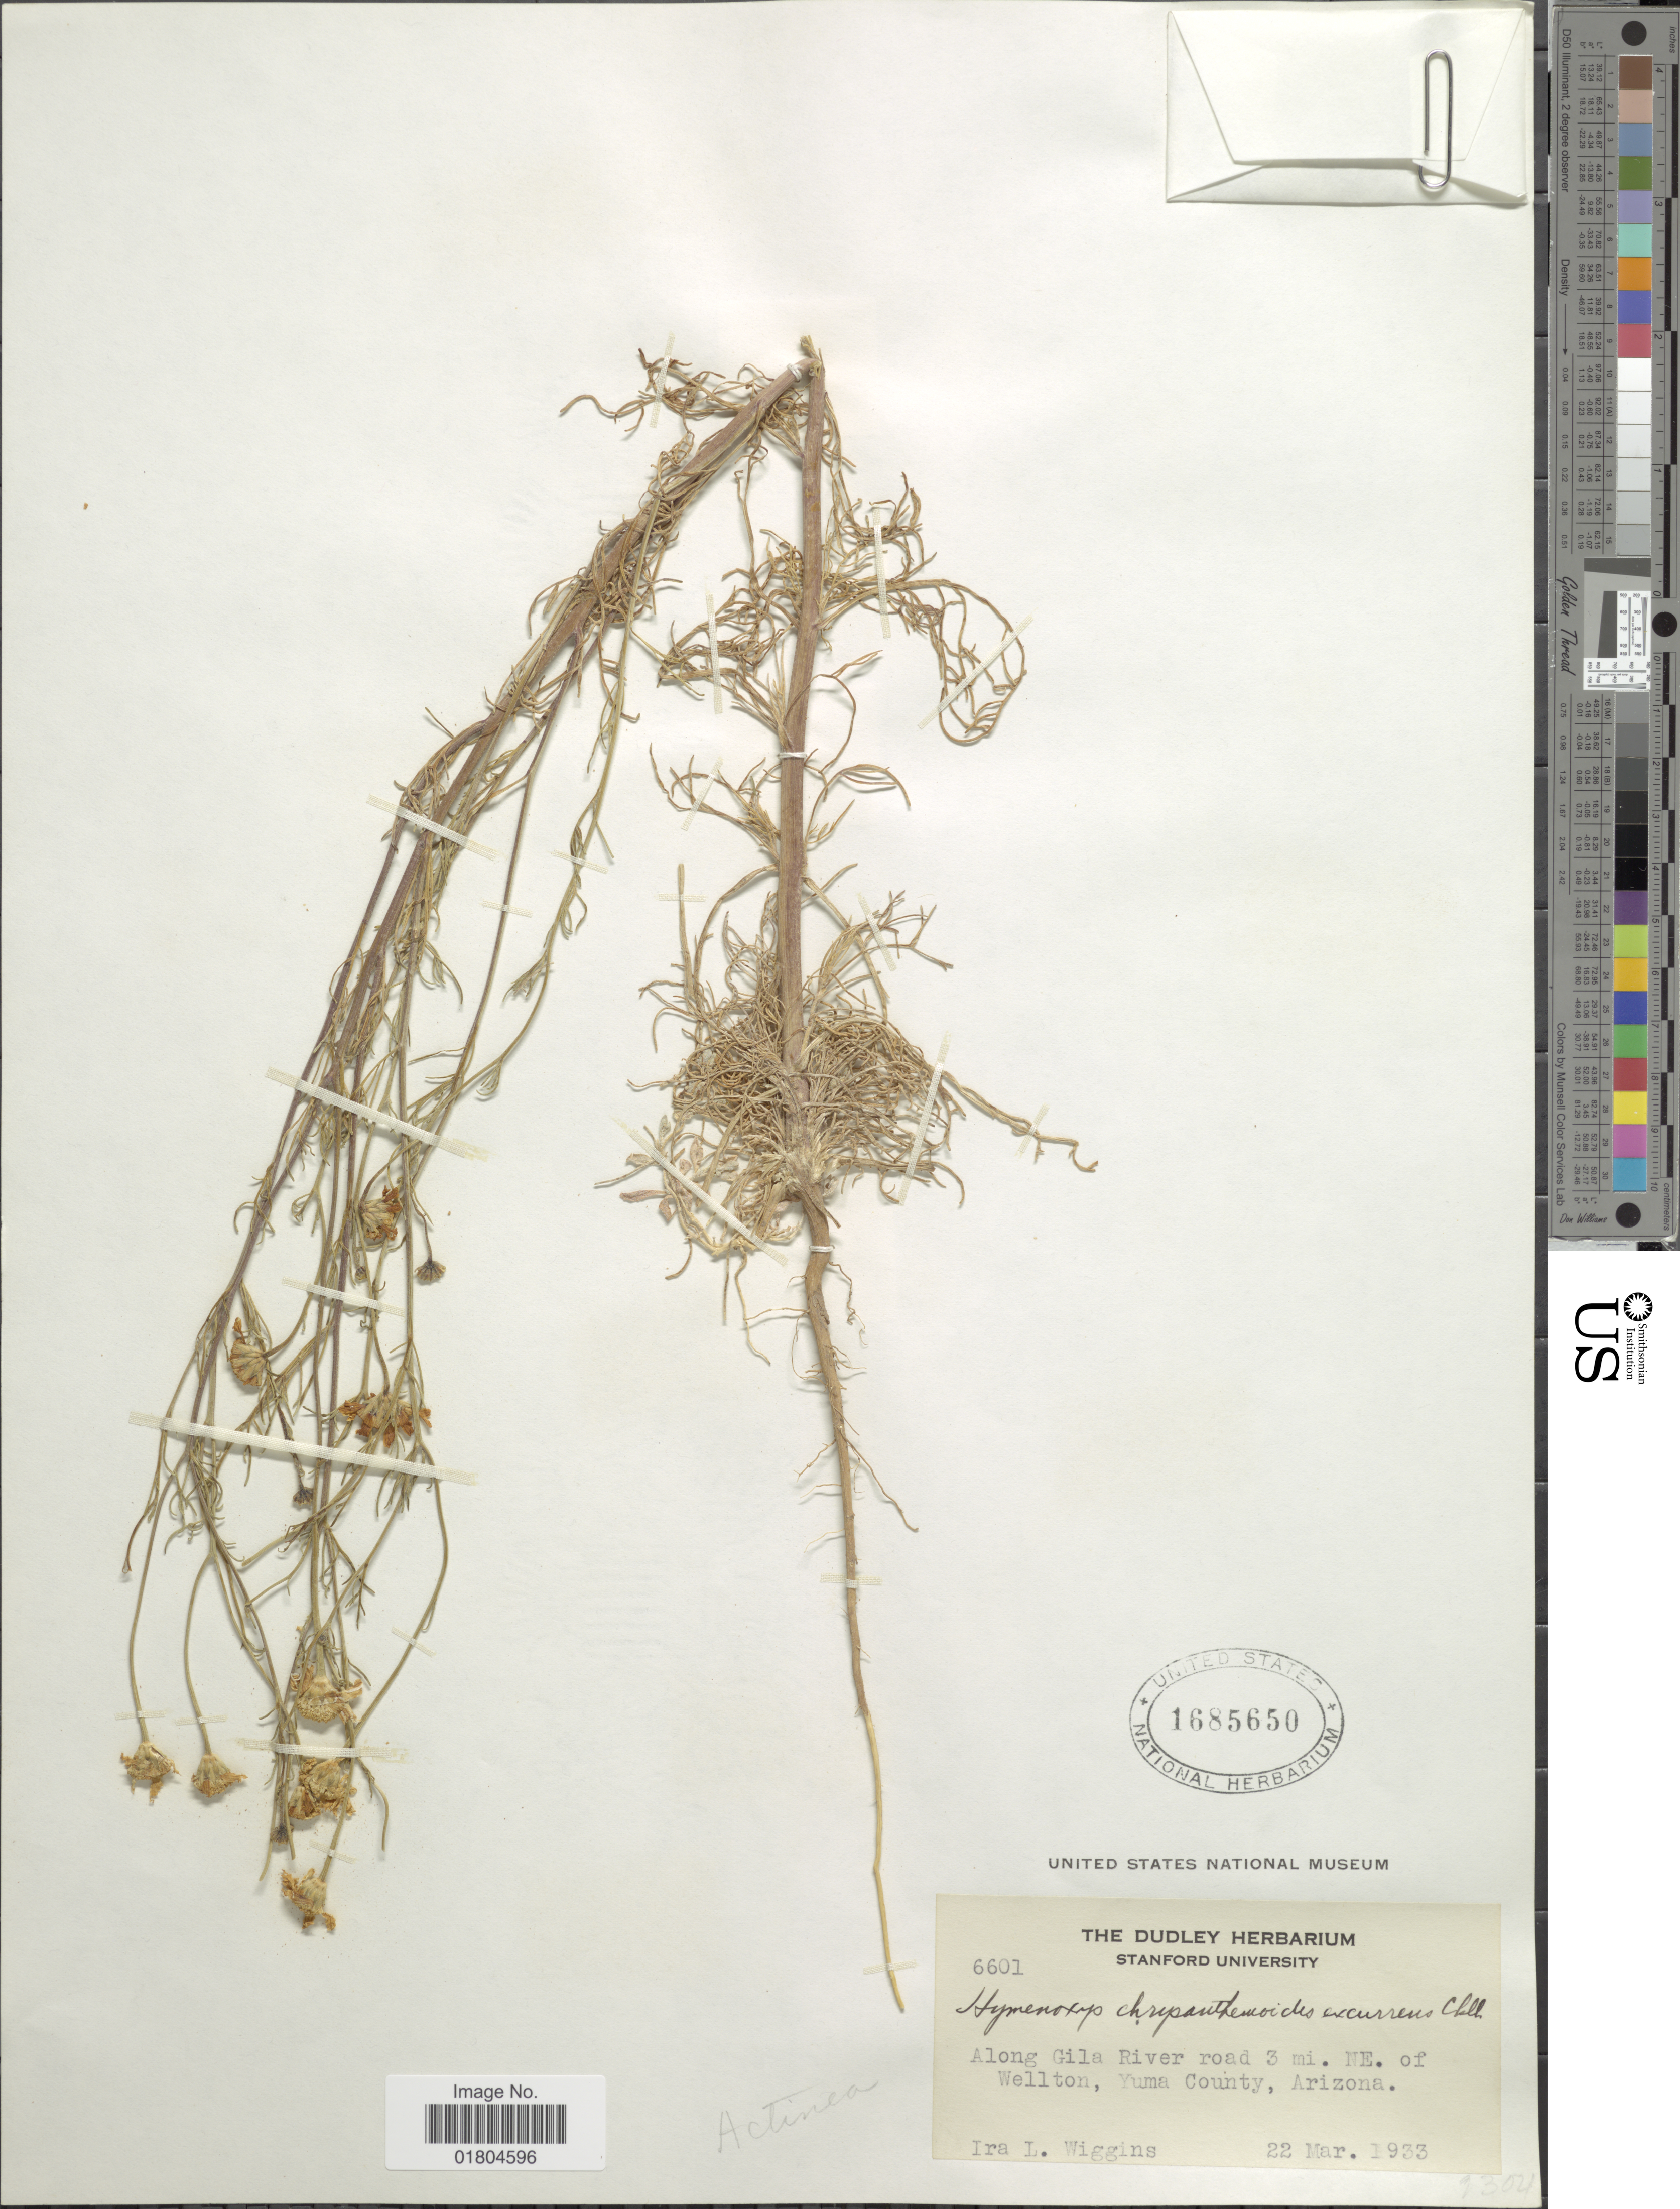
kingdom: Plantae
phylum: Tracheophyta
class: Magnoliopsida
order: Asterales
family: Asteraceae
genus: Hymenoxys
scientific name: Hymenoxys odorata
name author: DC.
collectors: I. L. Wiggins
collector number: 6601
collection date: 1933-03-22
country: United States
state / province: Arizona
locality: Along Gila River road 3 mi. NE. of Wellton, Yuma County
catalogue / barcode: US 1685650